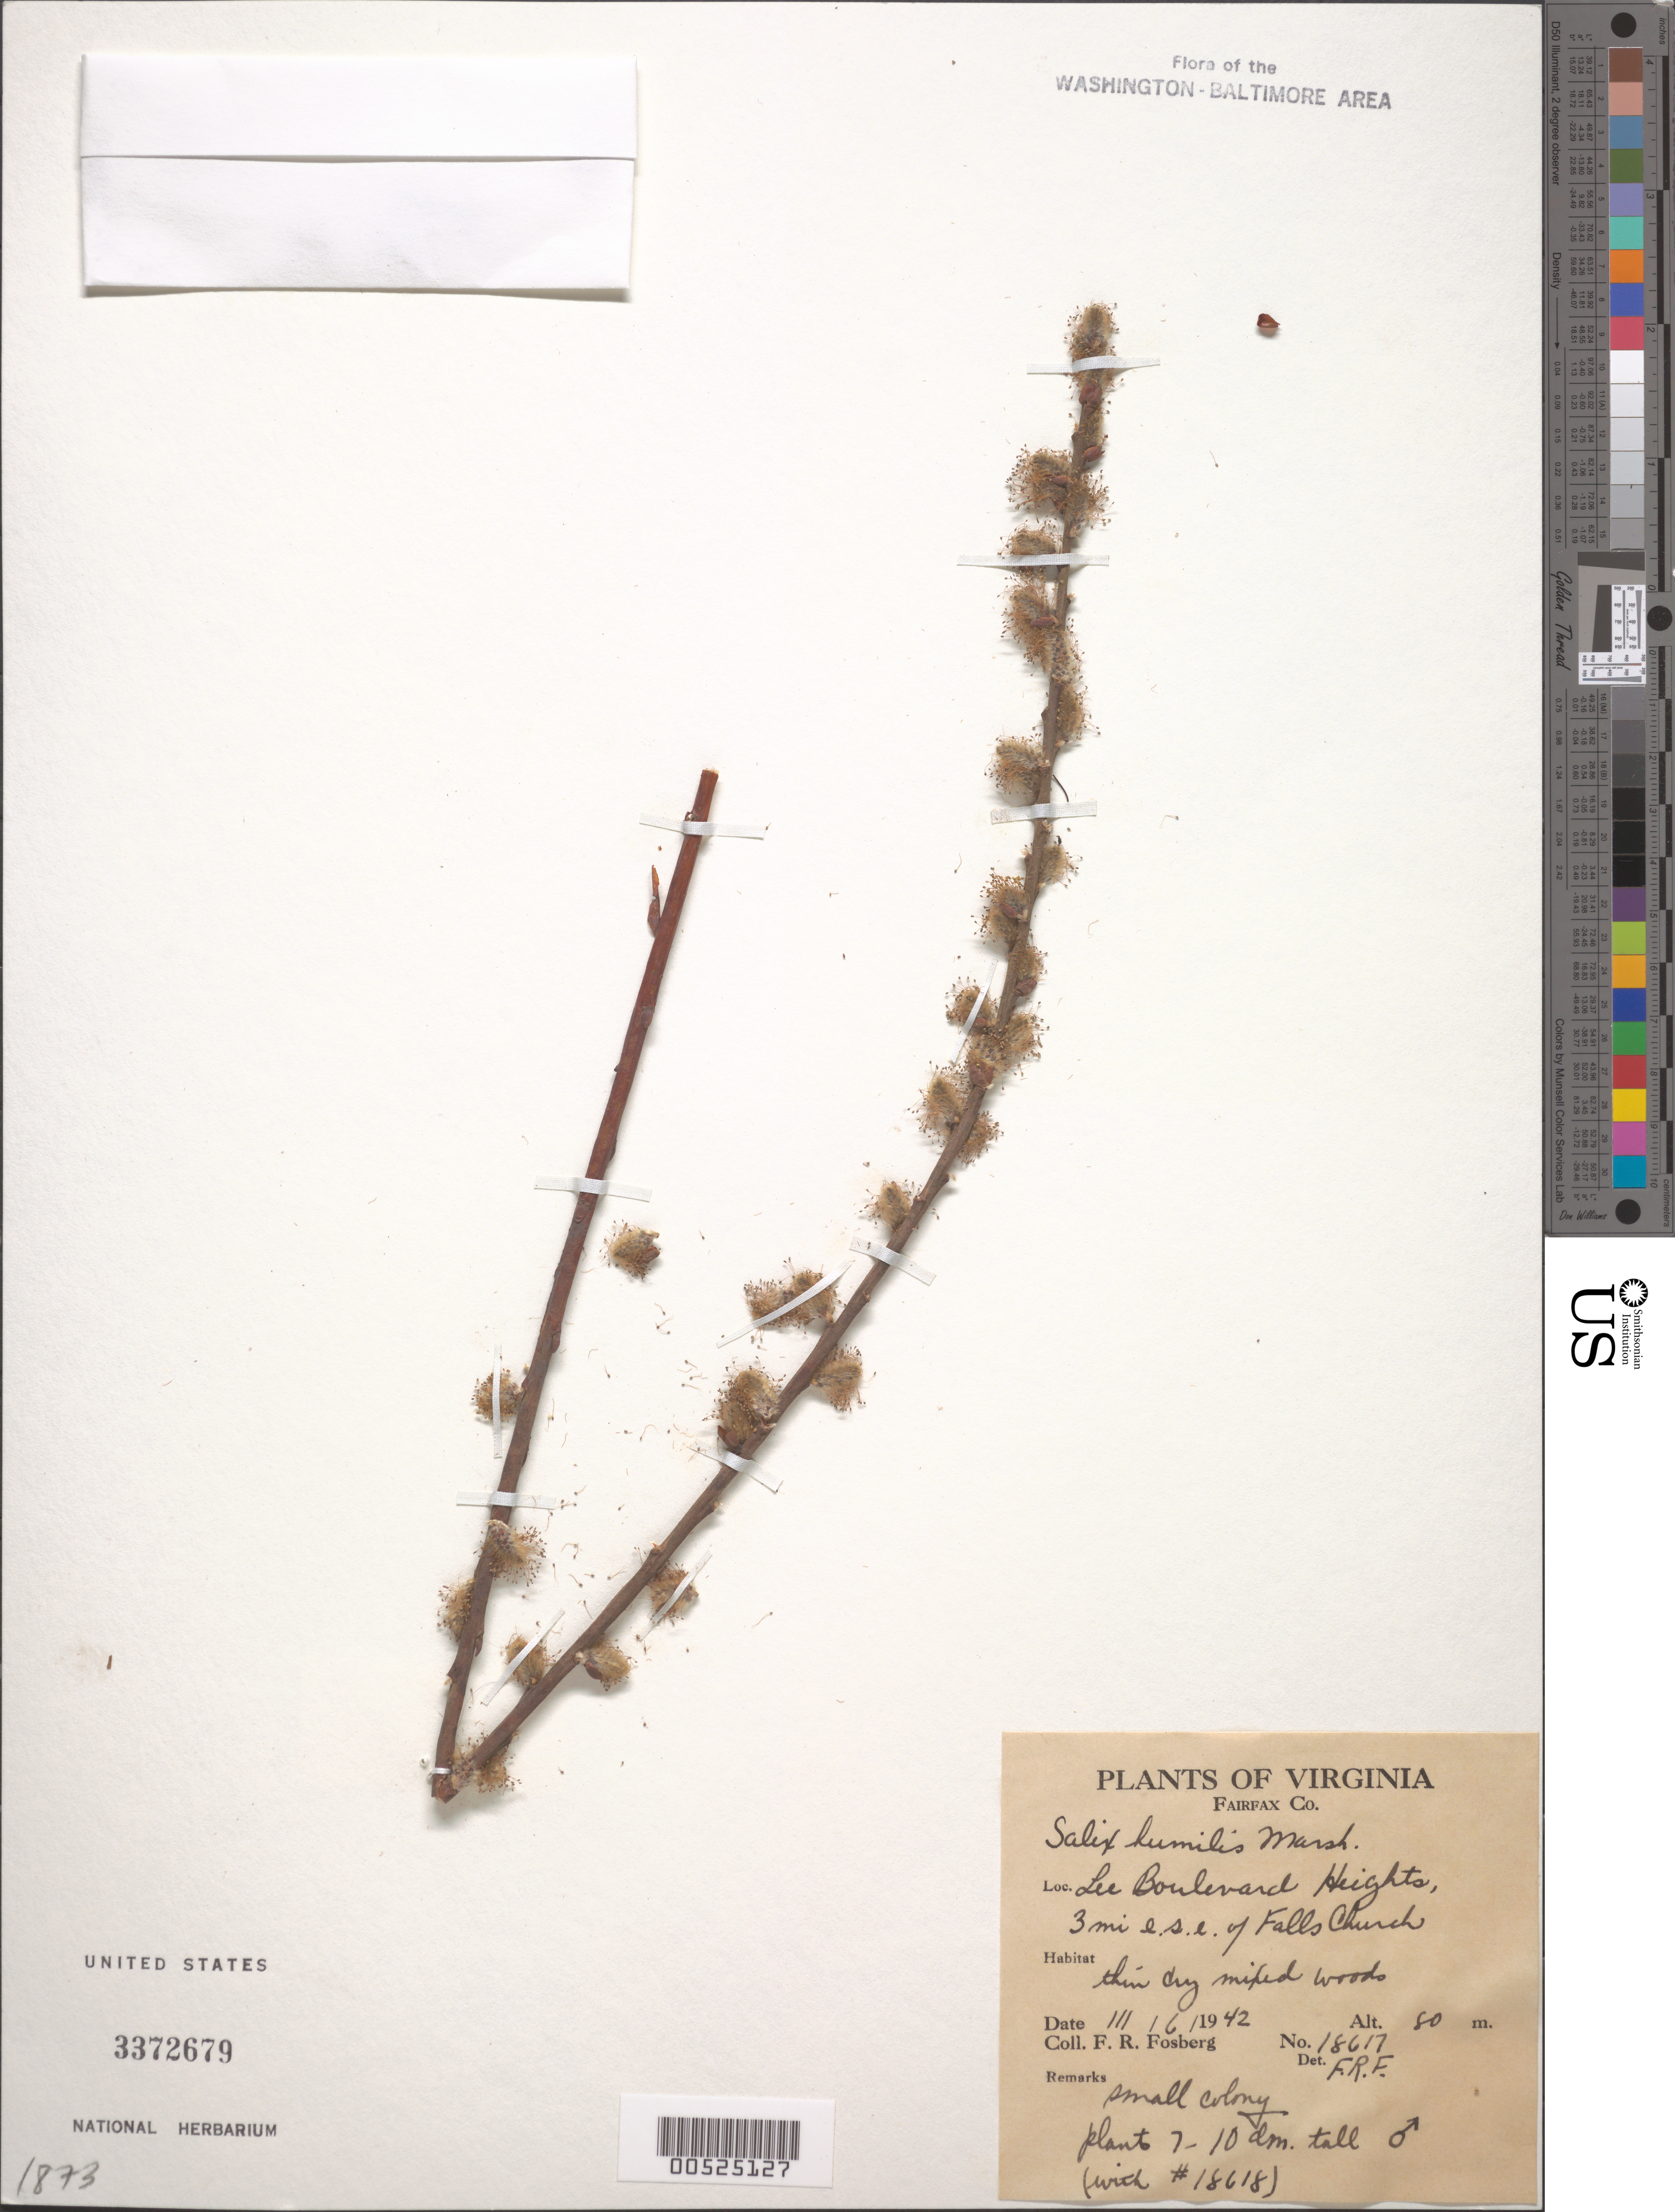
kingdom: Plantae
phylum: Tracheophyta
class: Magnoliopsida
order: Malpighiales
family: Salicaceae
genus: Salix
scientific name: Salix humilis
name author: Marshall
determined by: Fosberg, F. R.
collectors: F. R. Fosberg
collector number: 18617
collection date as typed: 06 Mar 1942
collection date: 1942-03-06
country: United States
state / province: Virginia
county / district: Fairfax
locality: Lee Boulevard Heights, 3 mi. ESE of Falls Church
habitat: Thin dry mixed woods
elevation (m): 80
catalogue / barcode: US 3372679